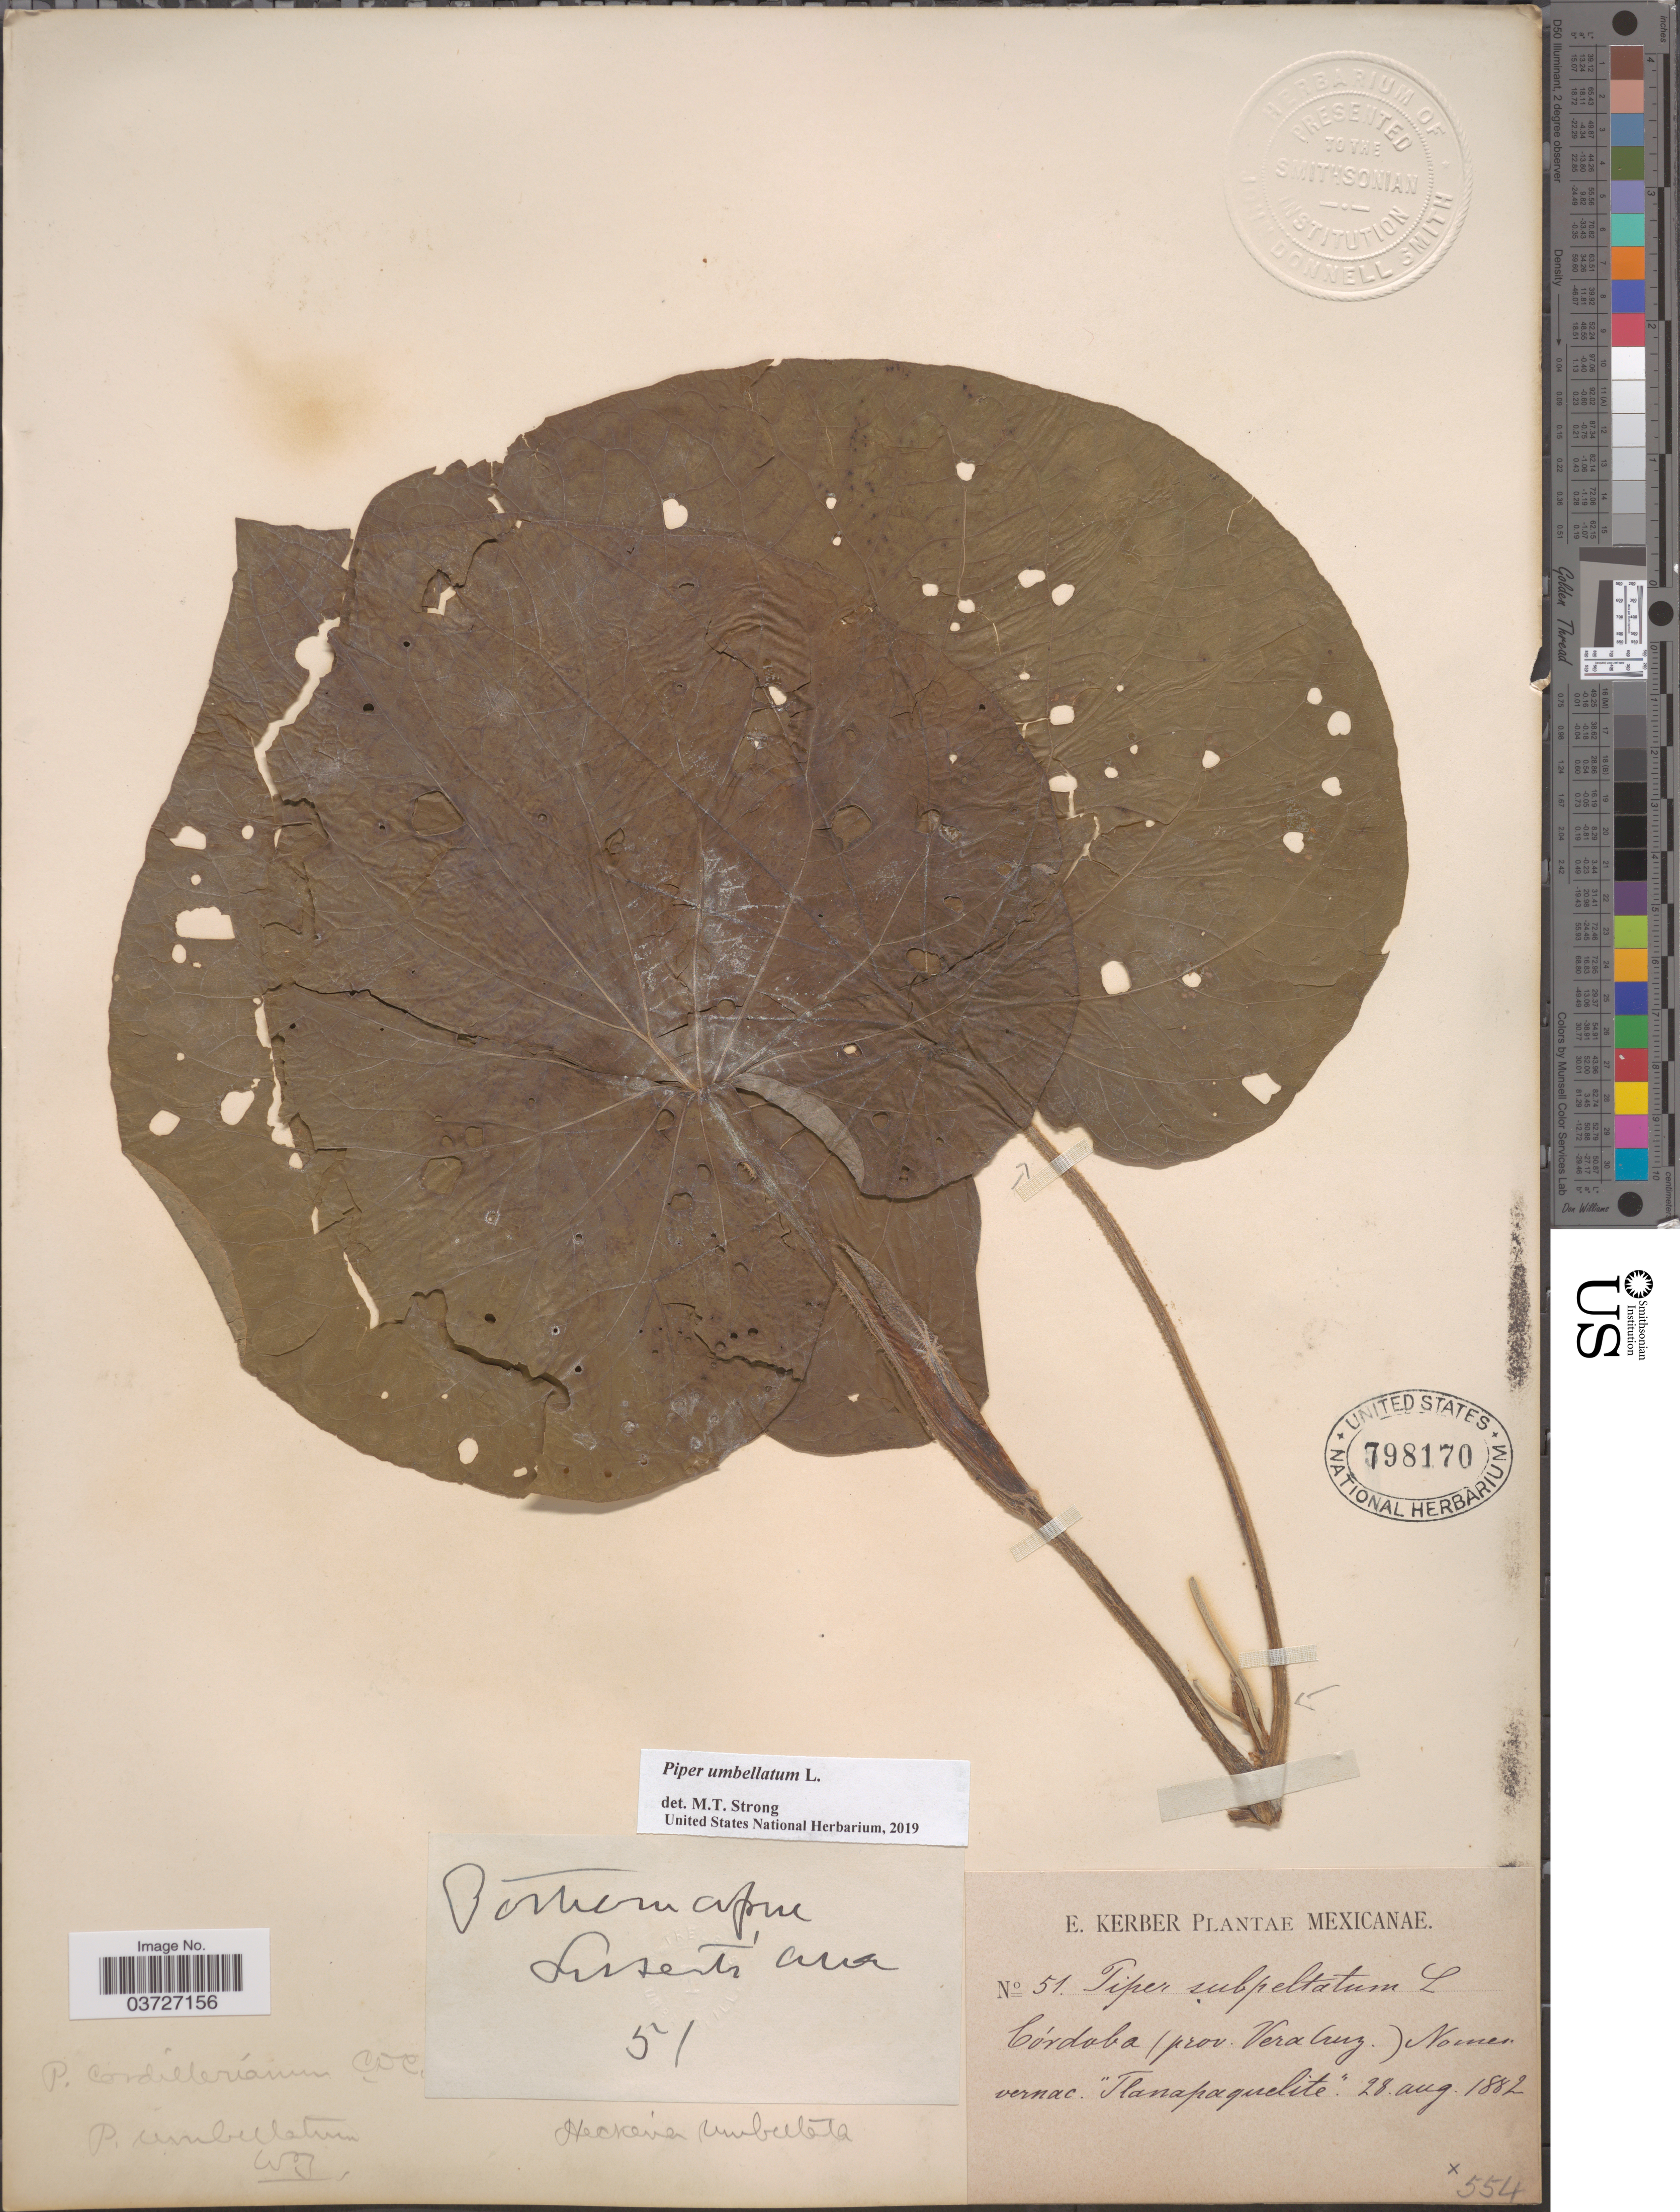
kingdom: Plantae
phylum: Tracheophyta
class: Magnoliopsida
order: Piperales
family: Piperaceae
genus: Piper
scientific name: Piper umbellatum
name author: L.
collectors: E. Kerber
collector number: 51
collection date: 1882-08-28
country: Mexico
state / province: Veracruz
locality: Córdoba (prov. Vera Cruz).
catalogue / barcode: US 798170